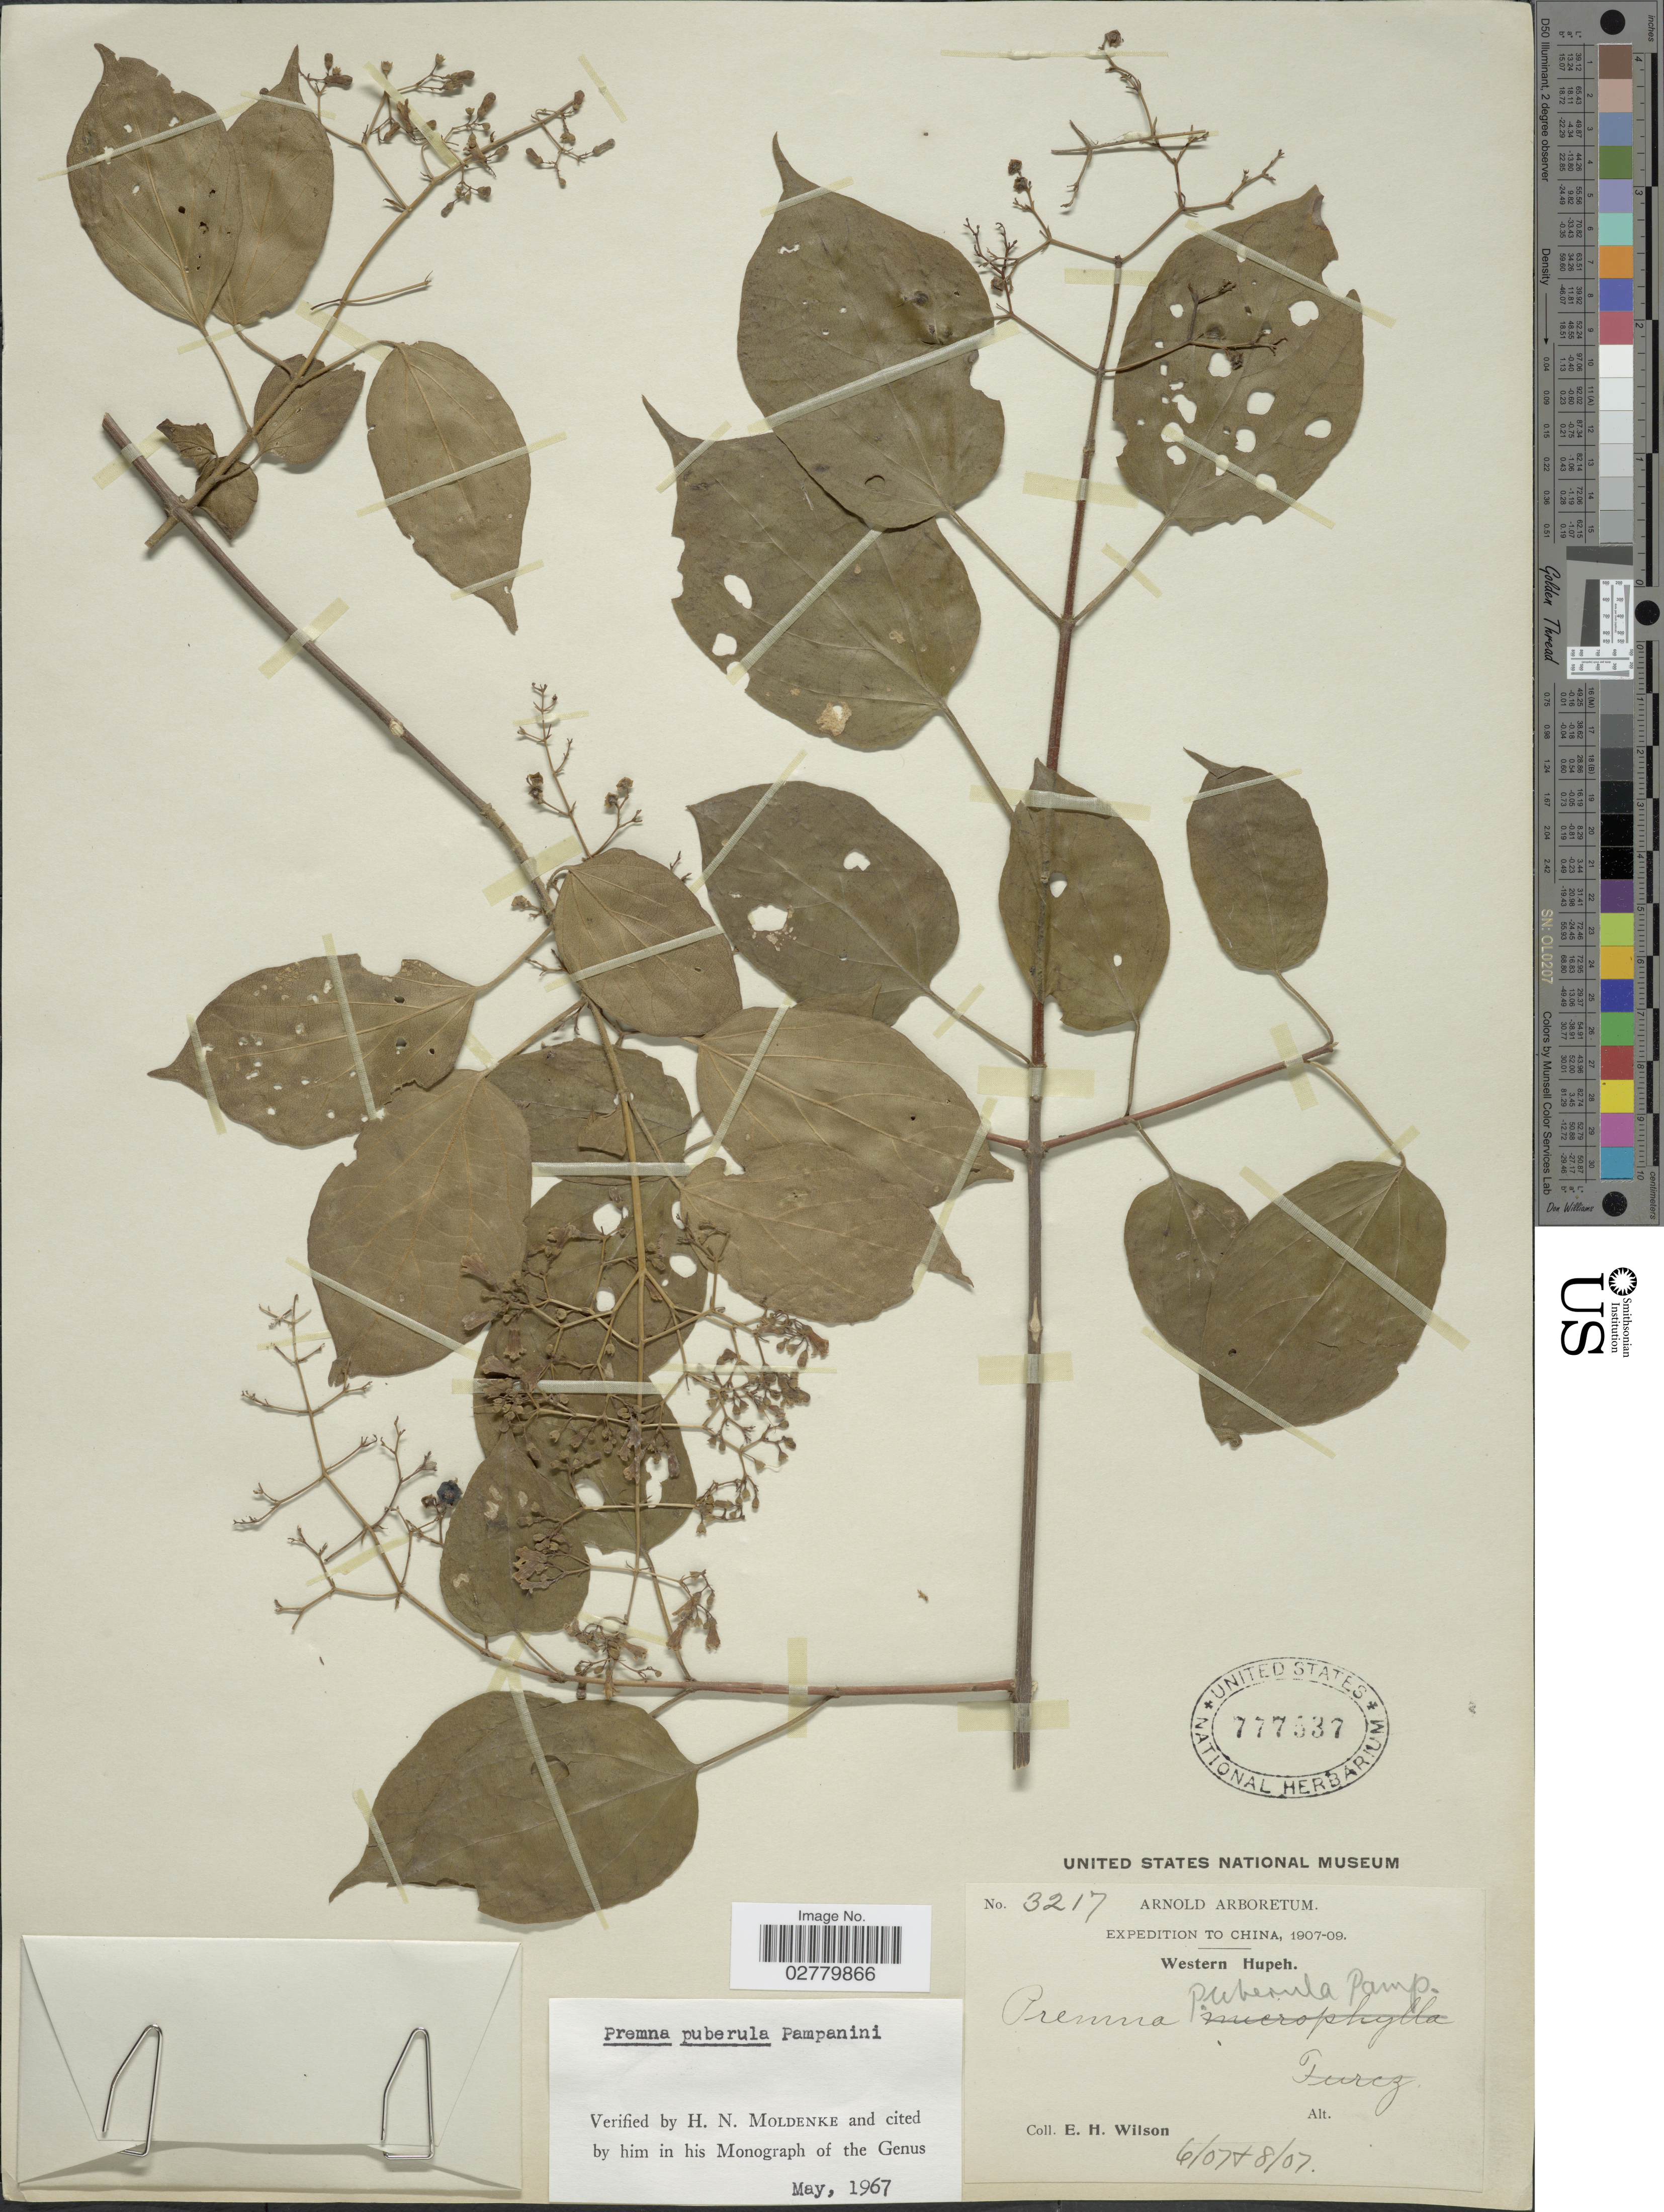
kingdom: Plantae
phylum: Tracheophyta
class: Magnoliopsida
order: Lamiales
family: Lamiaceae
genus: Premna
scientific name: Premna puberula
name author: Pamp.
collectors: E. Wilson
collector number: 3217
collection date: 1907-06/1907-08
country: China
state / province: Hubei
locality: Western Hupeh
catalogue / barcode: US 777537